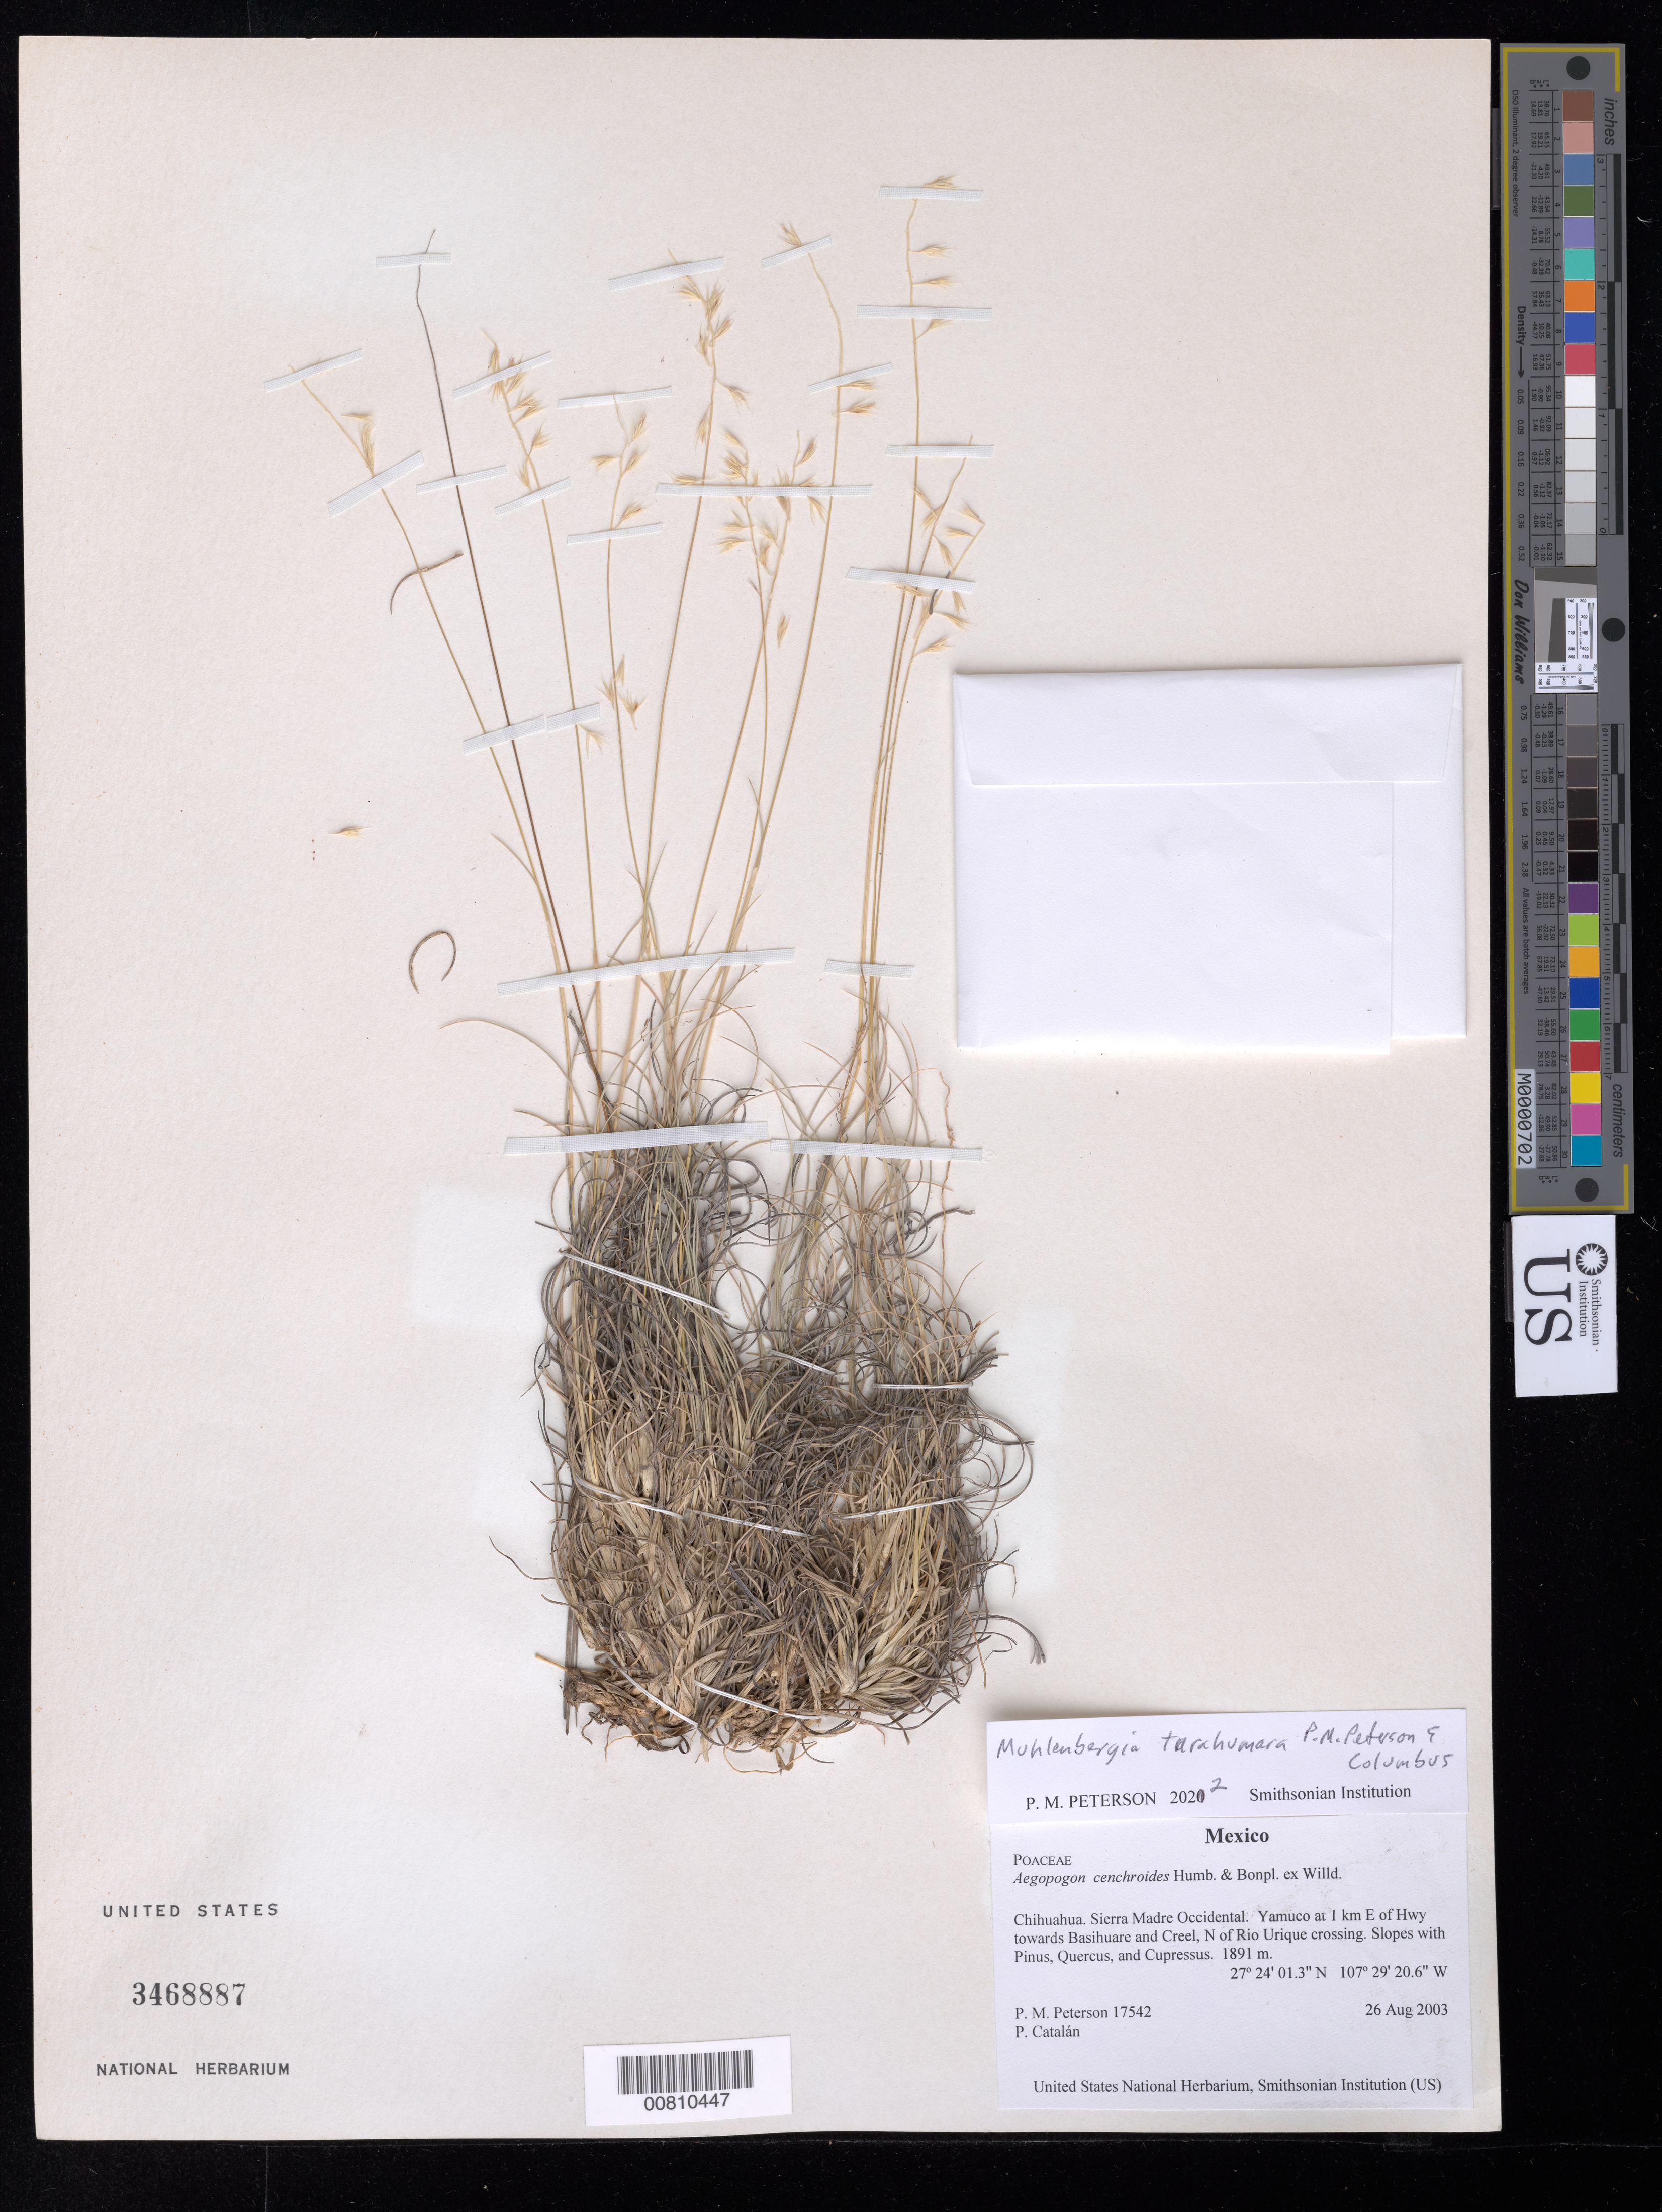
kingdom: Plantae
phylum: Tracheophyta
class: Liliopsida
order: Poales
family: Poaceae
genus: Muhlenbergia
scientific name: Muhlenbergia tarahumara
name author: P.M. Peterson & Columbus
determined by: Peterson, Paul M., (BOT), Smithsonian Institution - National Museum of Natural History (UNITED STATES)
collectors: P. M. Peterson & P. Catalán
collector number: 17542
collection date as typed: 26 Aug 2003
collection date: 2003-08-26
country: Mexico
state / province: Chihuahua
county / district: Sierra Madre Occidental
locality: Yamuco at 1 km E of Hwy towards Basihuare and Creel, N of Rio Urique crossing. Slopes with Pinus, Quercus, and Cupressus.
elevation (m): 1891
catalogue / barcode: US 3468887